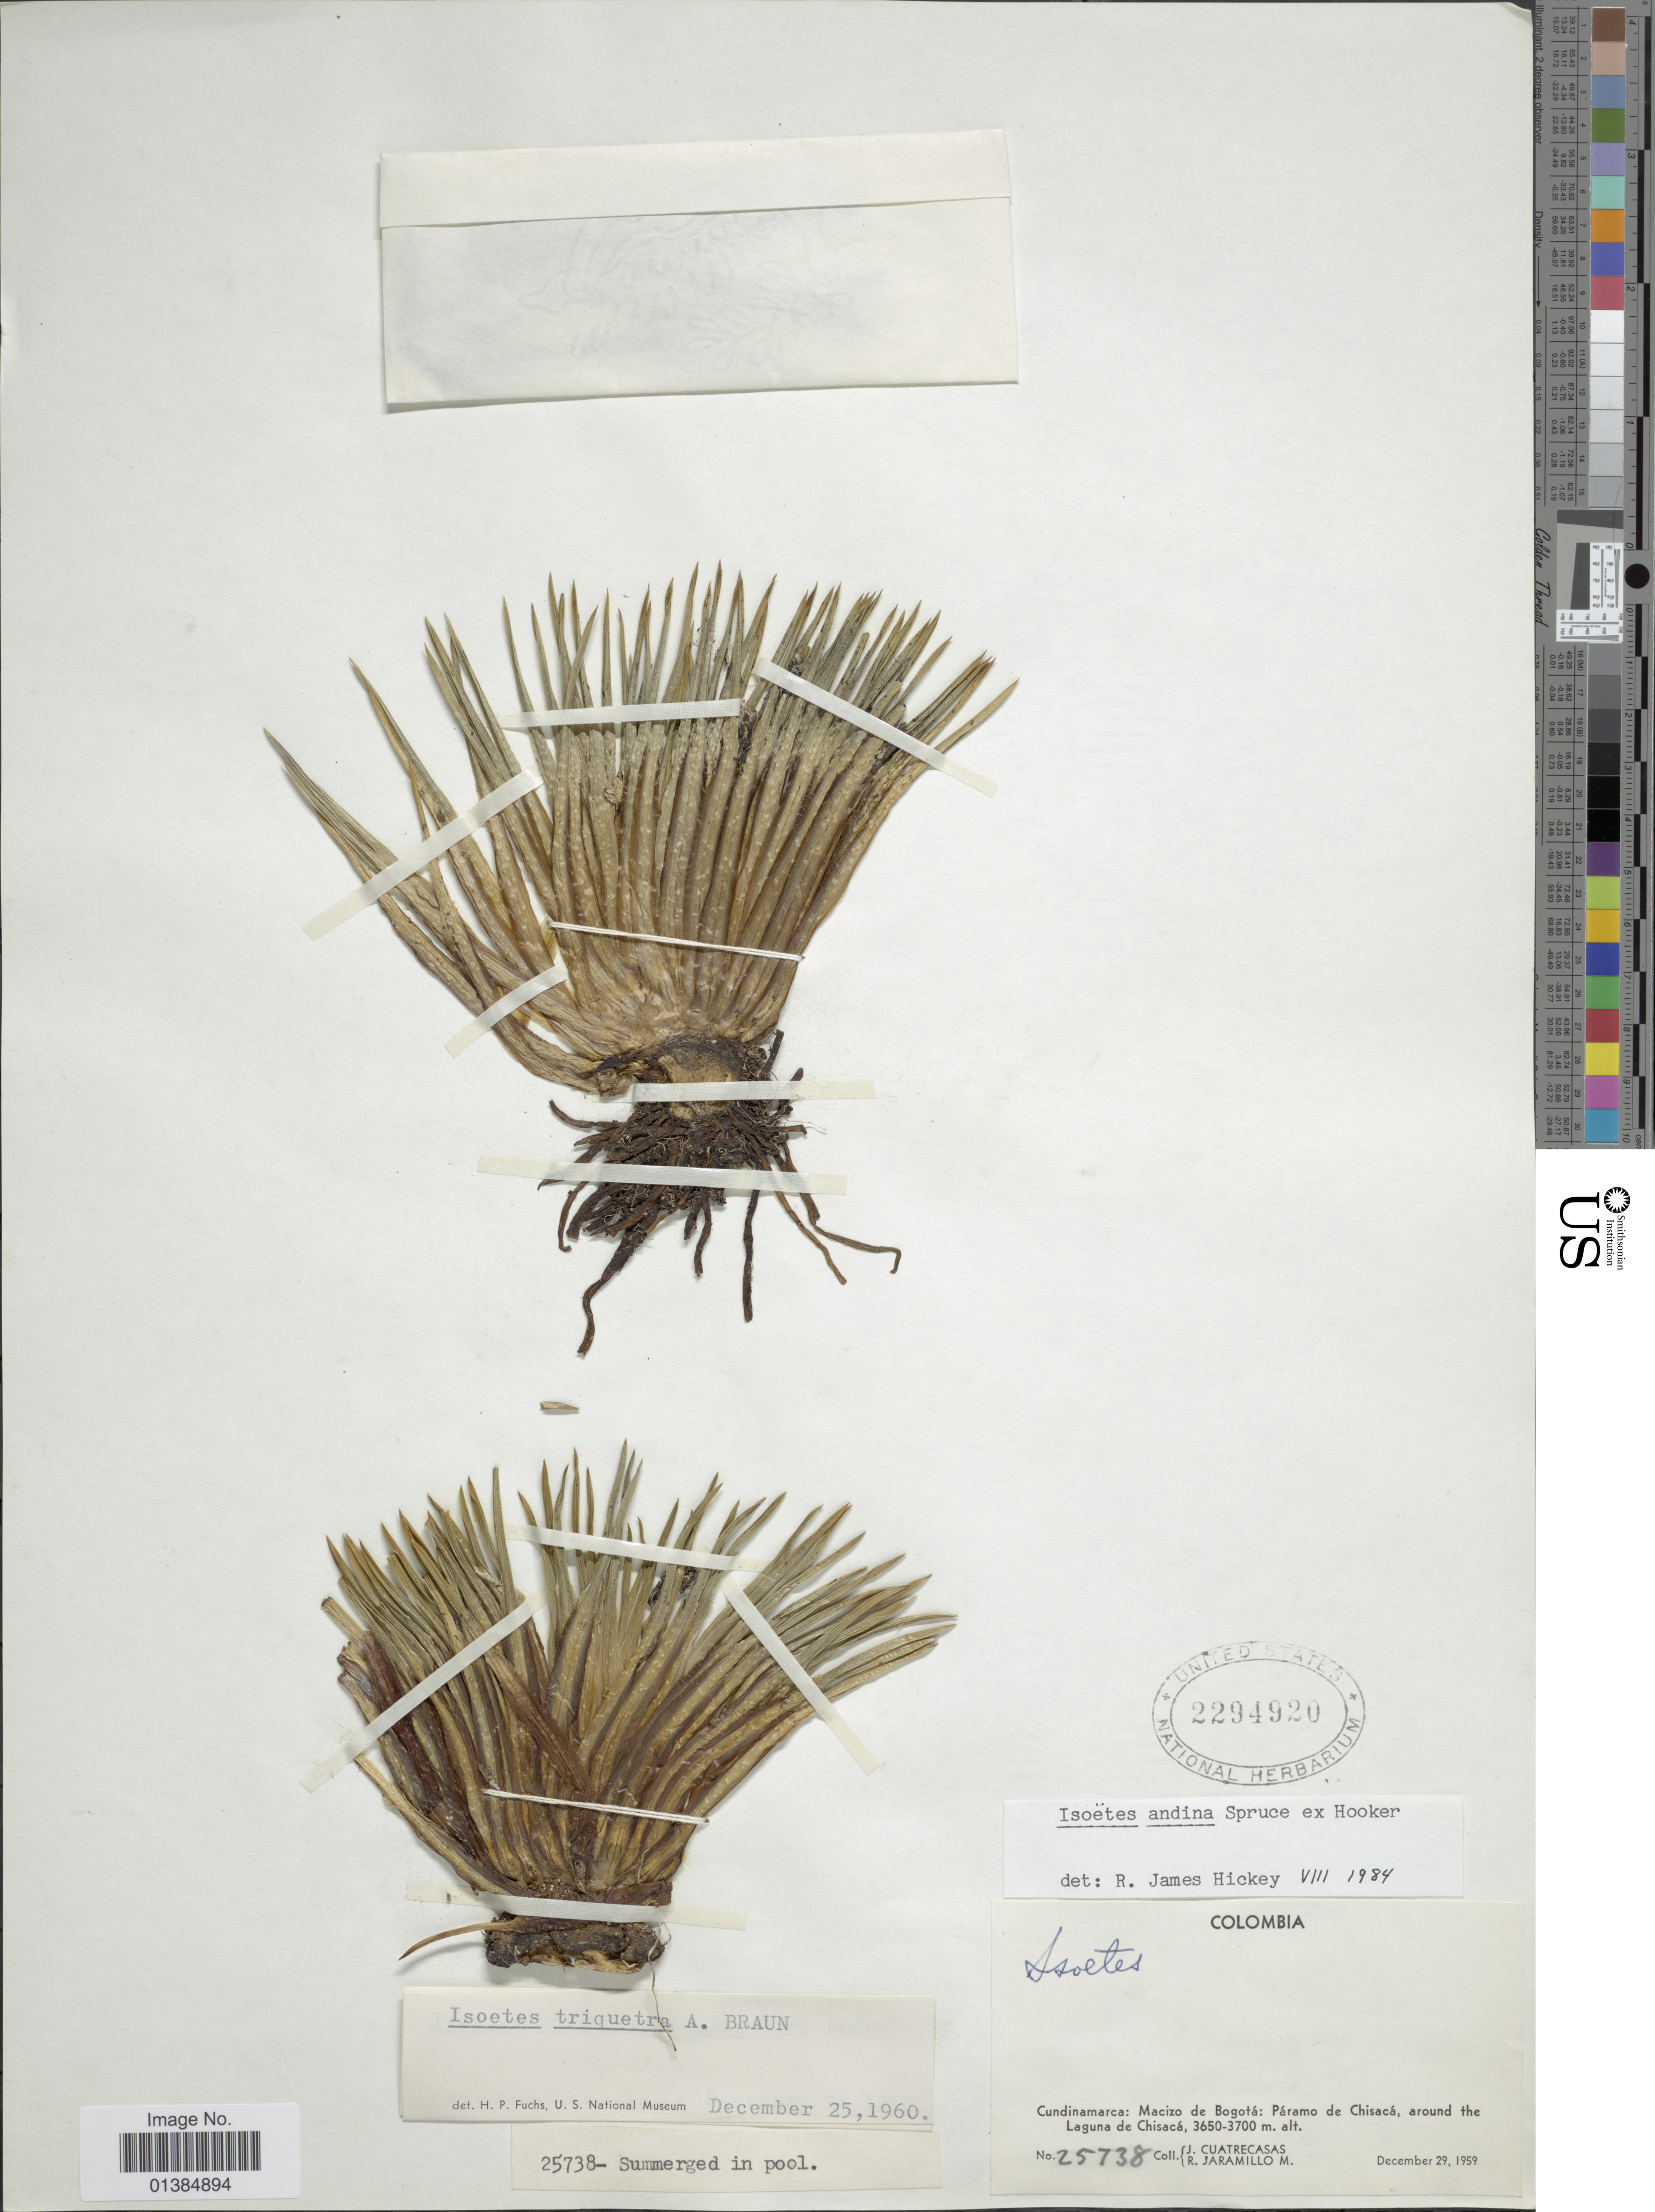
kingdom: Plantae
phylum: Tracheophyta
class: Lycopodiopsida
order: Isoetales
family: Isoetaceae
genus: Isoetes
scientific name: Isoetes andina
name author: Spruce ex Hook.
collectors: J. Cuatrecasas & R. Jaramillo M.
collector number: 25738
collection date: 1959-12-29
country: Colombia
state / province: Cundinamarca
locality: Macizo de Bogotá: Páramo de Chisacá, around the Laguna de Chisacá.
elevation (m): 3650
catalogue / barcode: US 2294920